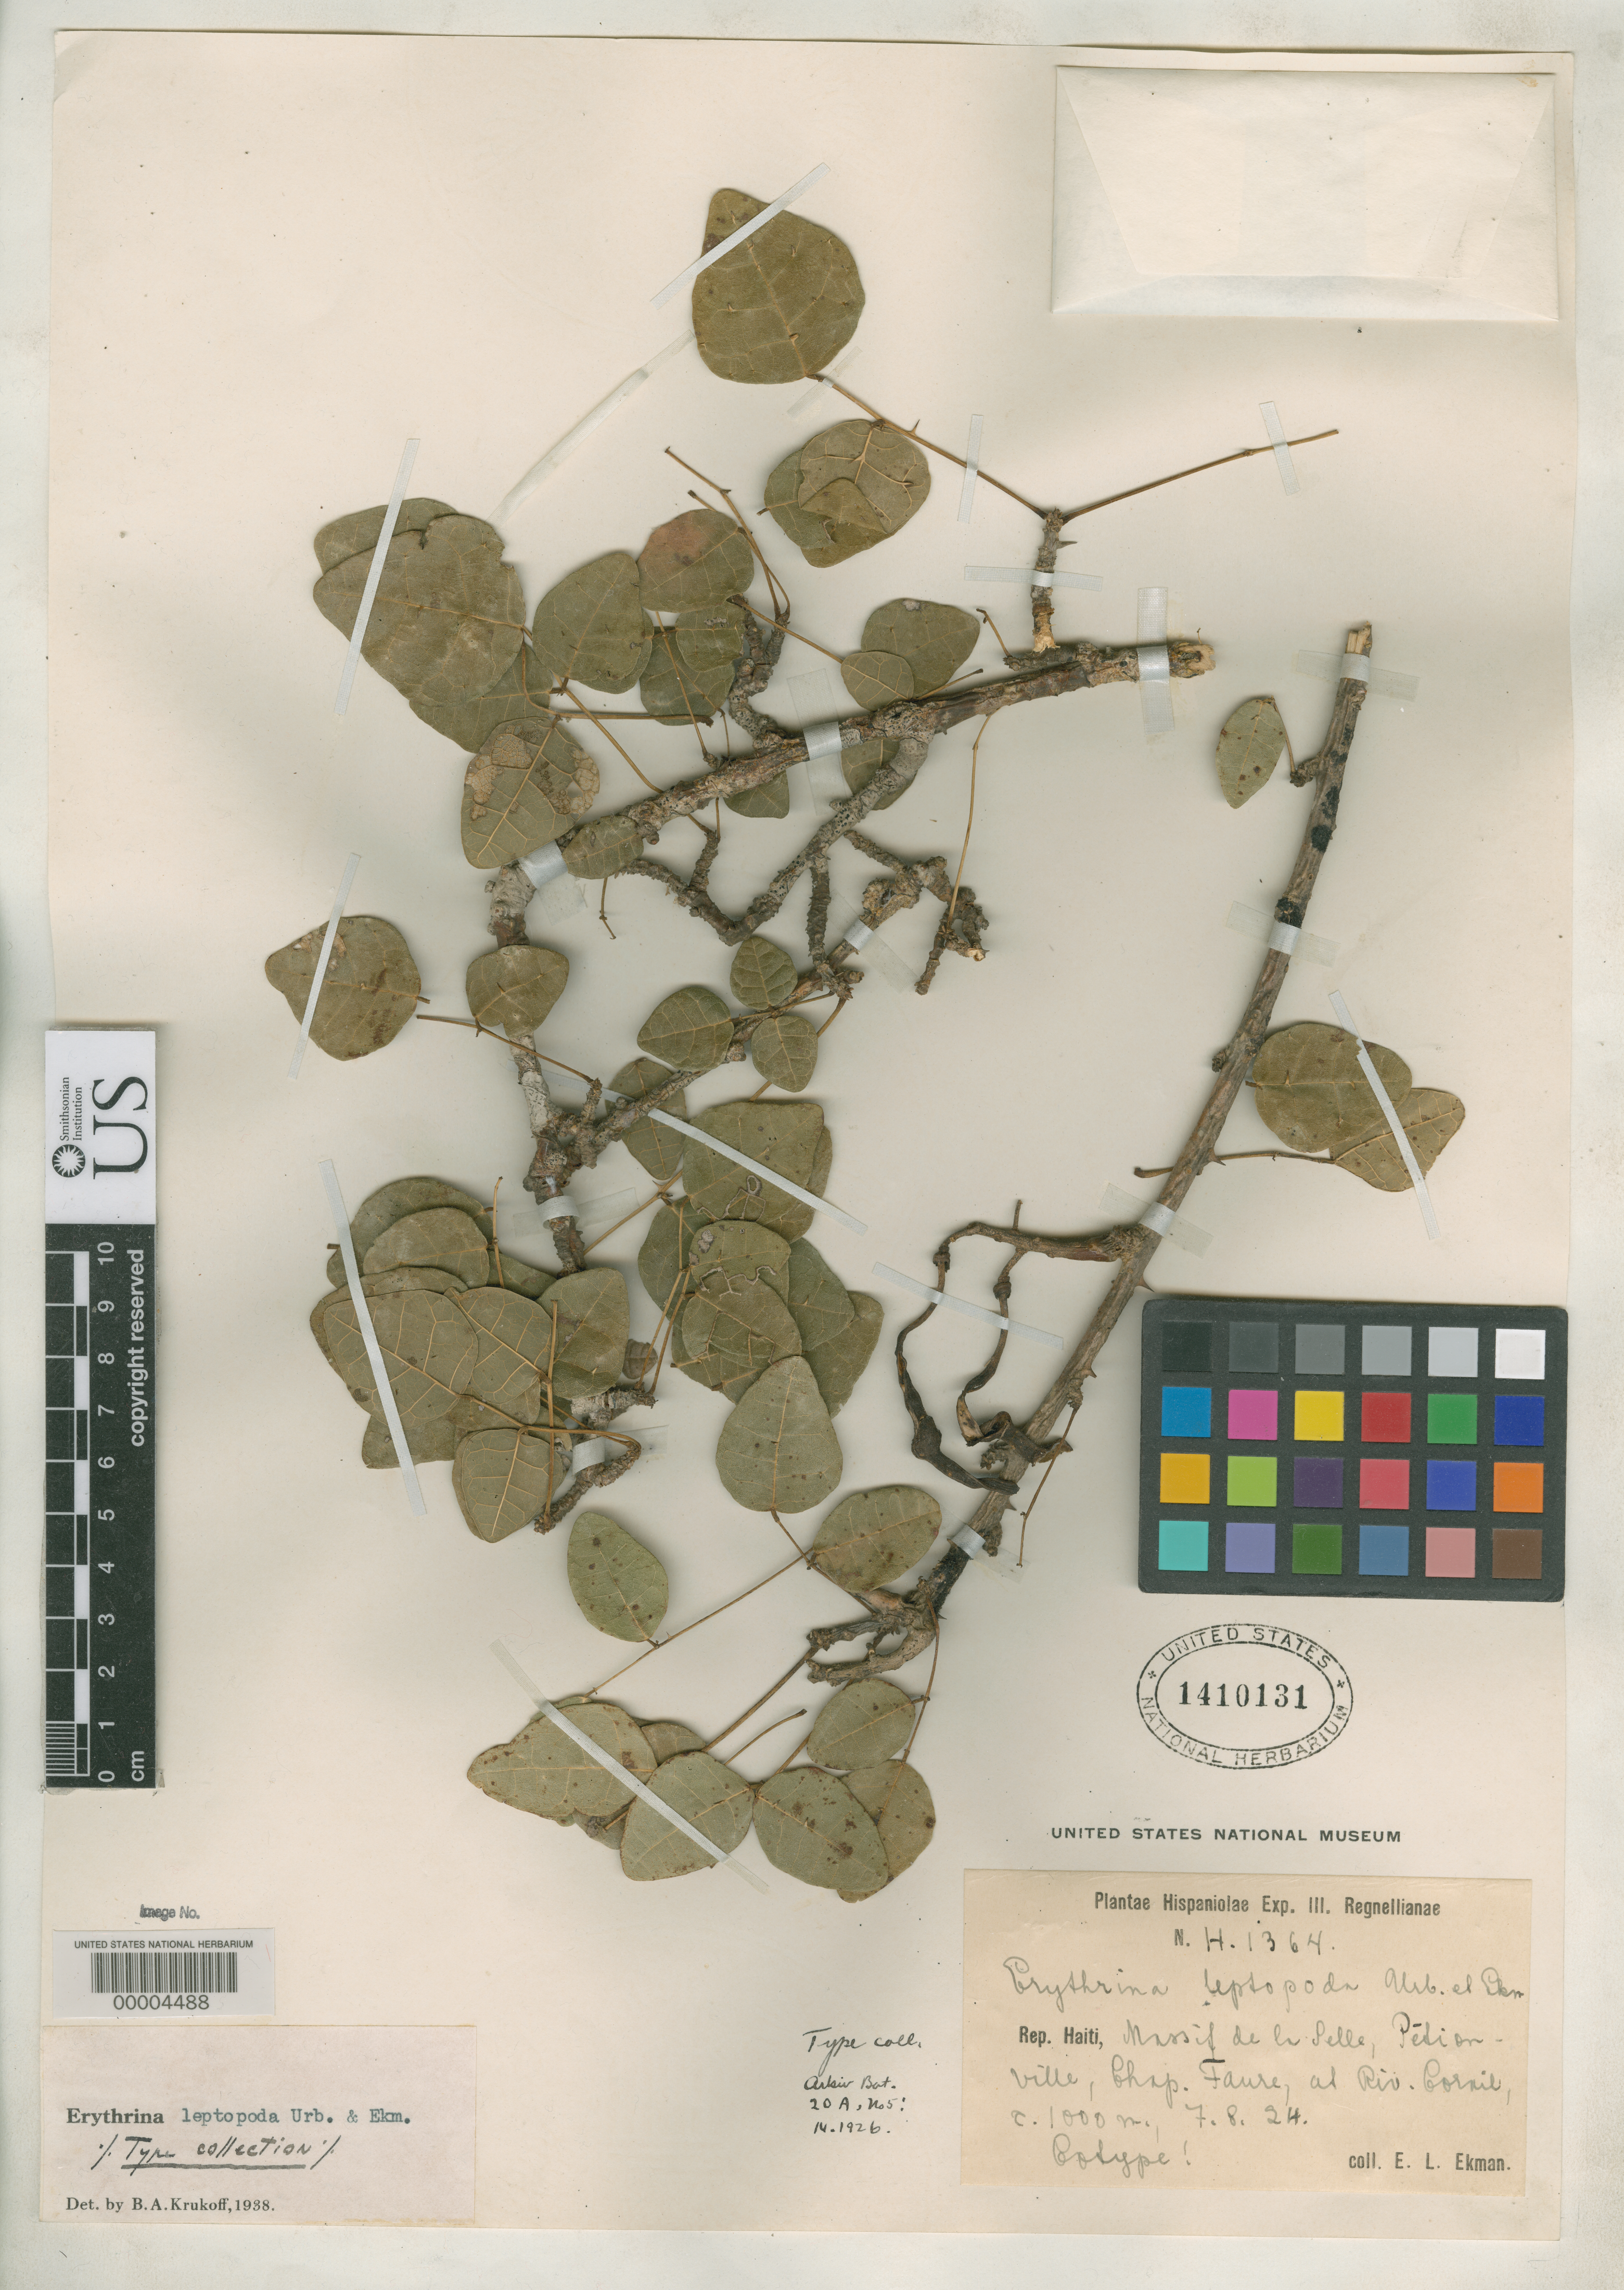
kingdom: Plantae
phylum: Tracheophyta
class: Magnoliopsida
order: Fabales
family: Fabaceae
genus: Erythrina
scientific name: Erythrina leptopoda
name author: Urb. & Ekman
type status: Isotype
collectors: E. L. Ekman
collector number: H 1364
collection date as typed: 07 Aug 1924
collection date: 1924-08-07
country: Haiti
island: Hispaniola Island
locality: Massif de La Selle near Nouvelle Touraine.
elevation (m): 1000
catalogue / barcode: US 1410131